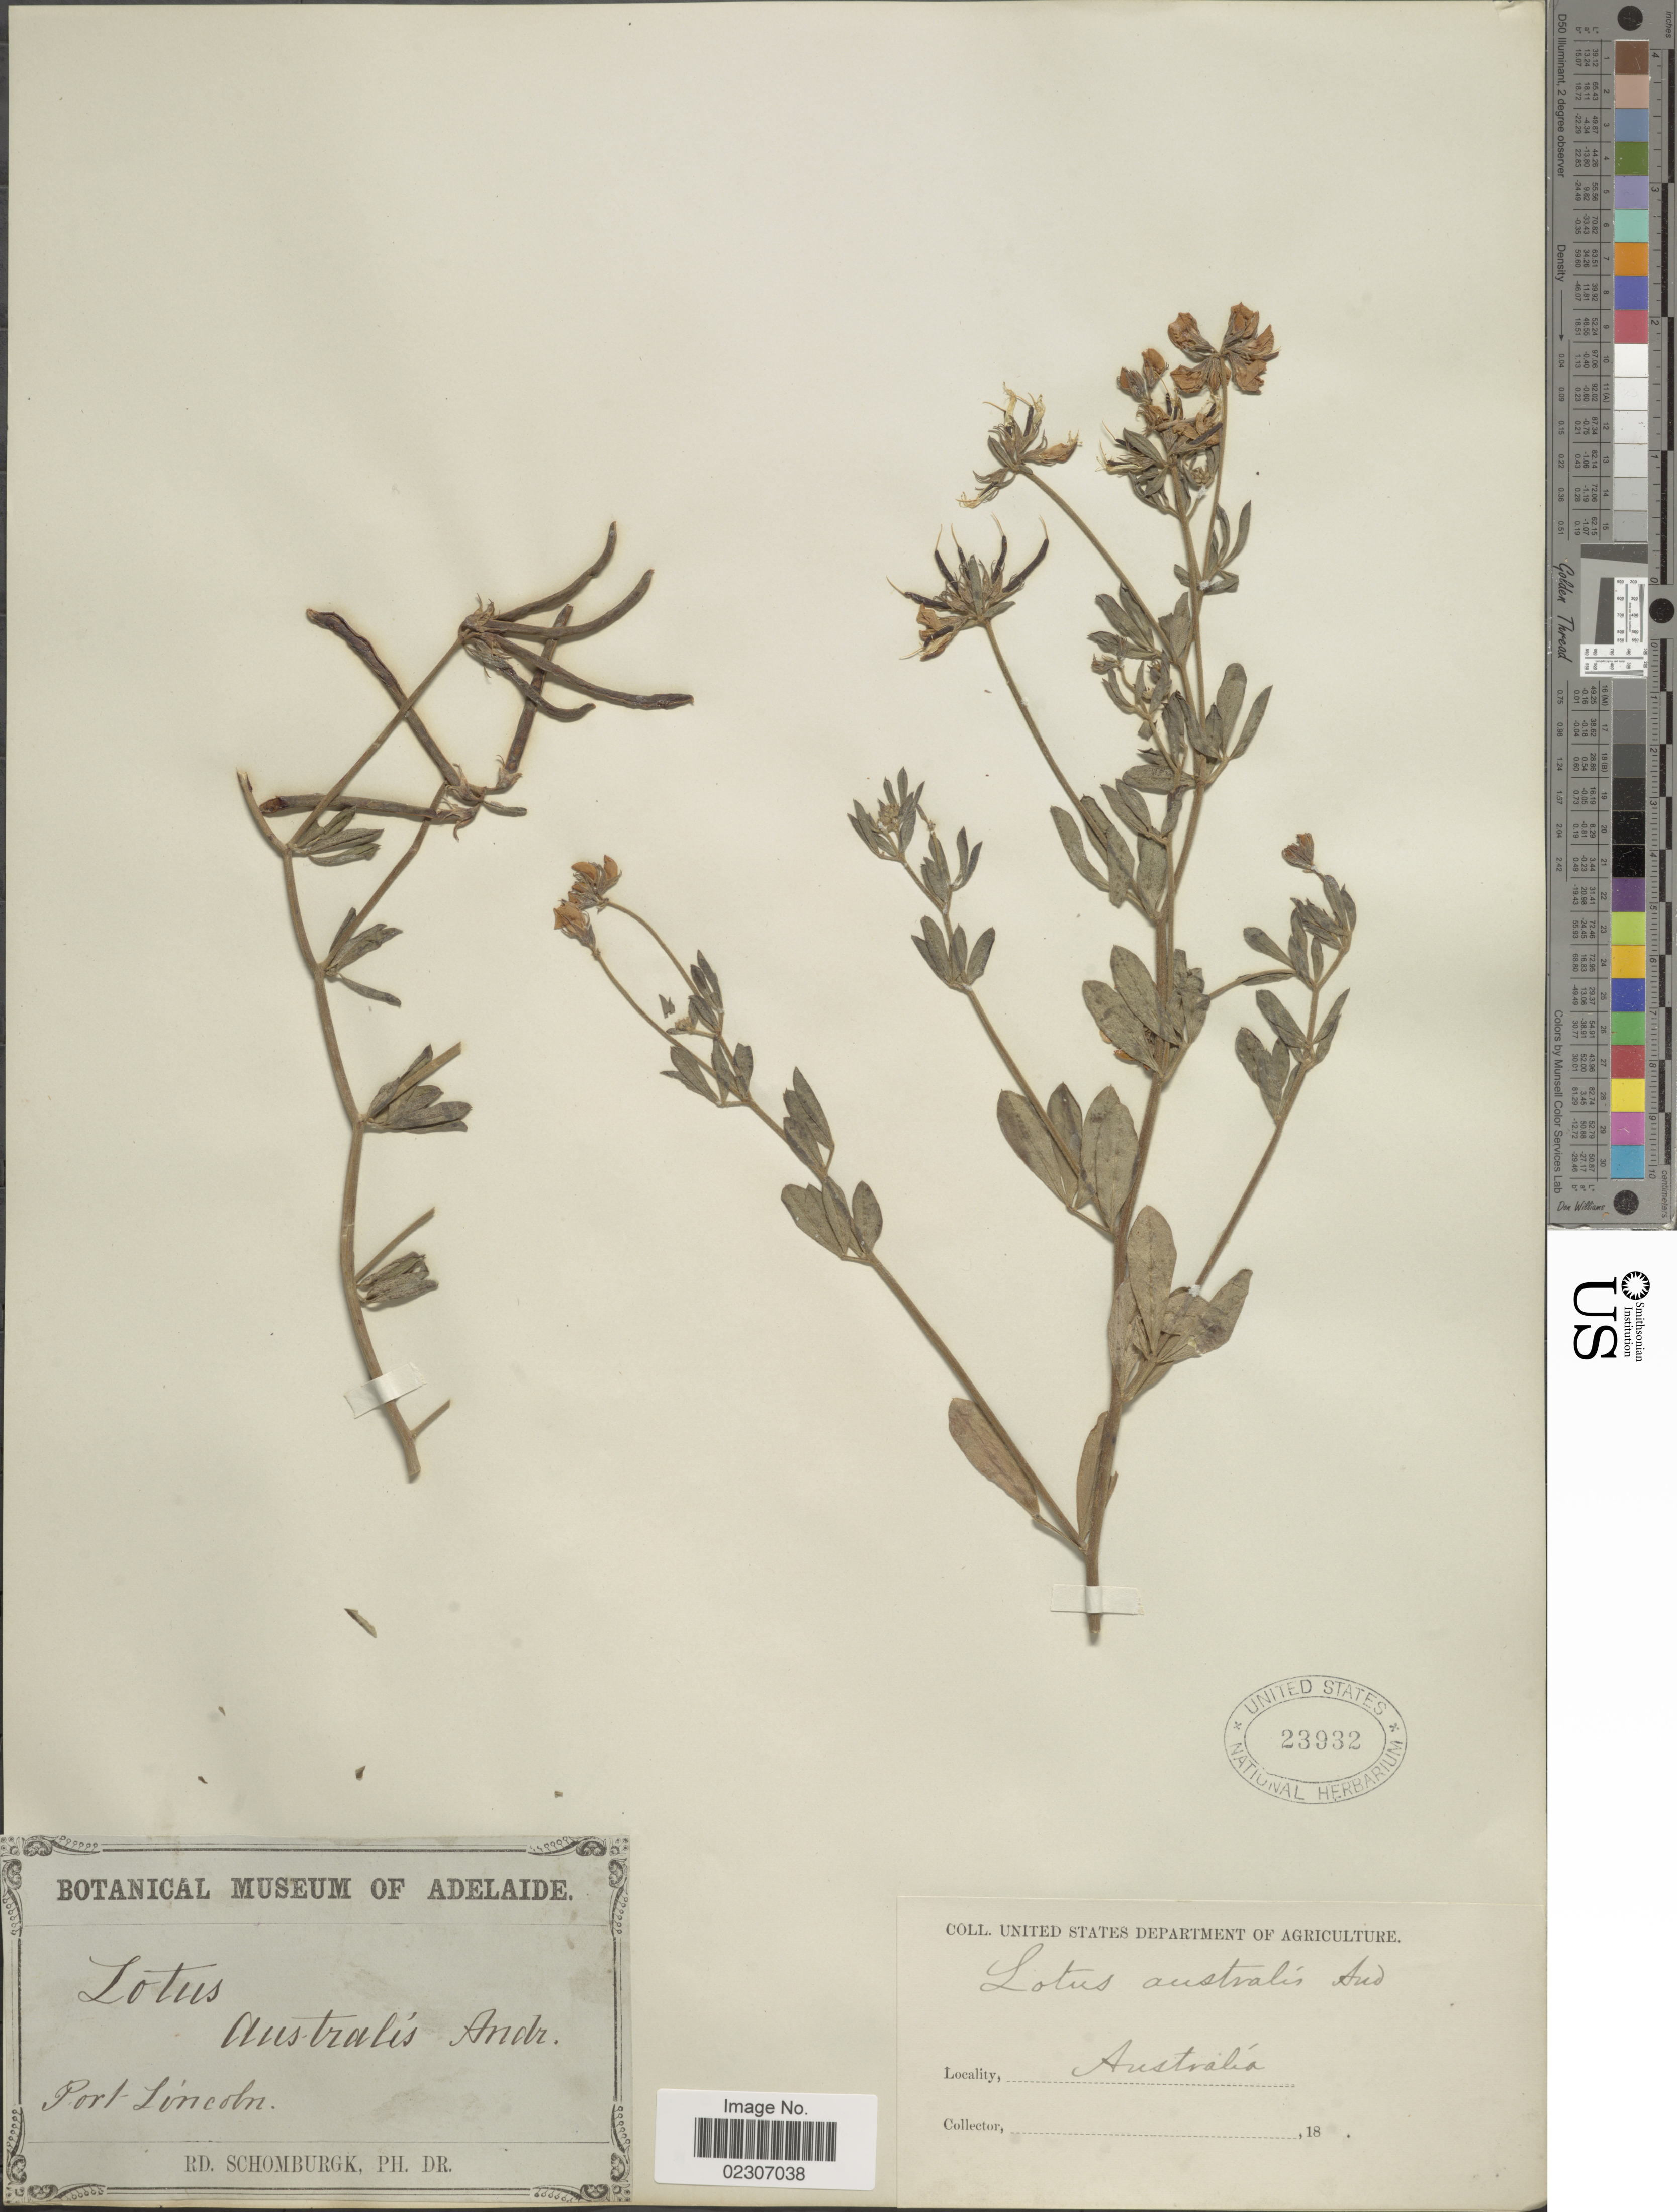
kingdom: Plantae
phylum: Tracheophyta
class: Magnoliopsida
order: Fabales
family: Fabaceae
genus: Lotus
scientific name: Lotus australis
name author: Andrews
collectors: M. R. Schomburgk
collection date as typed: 18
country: Australia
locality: Port Lincoln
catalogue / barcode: US 23932